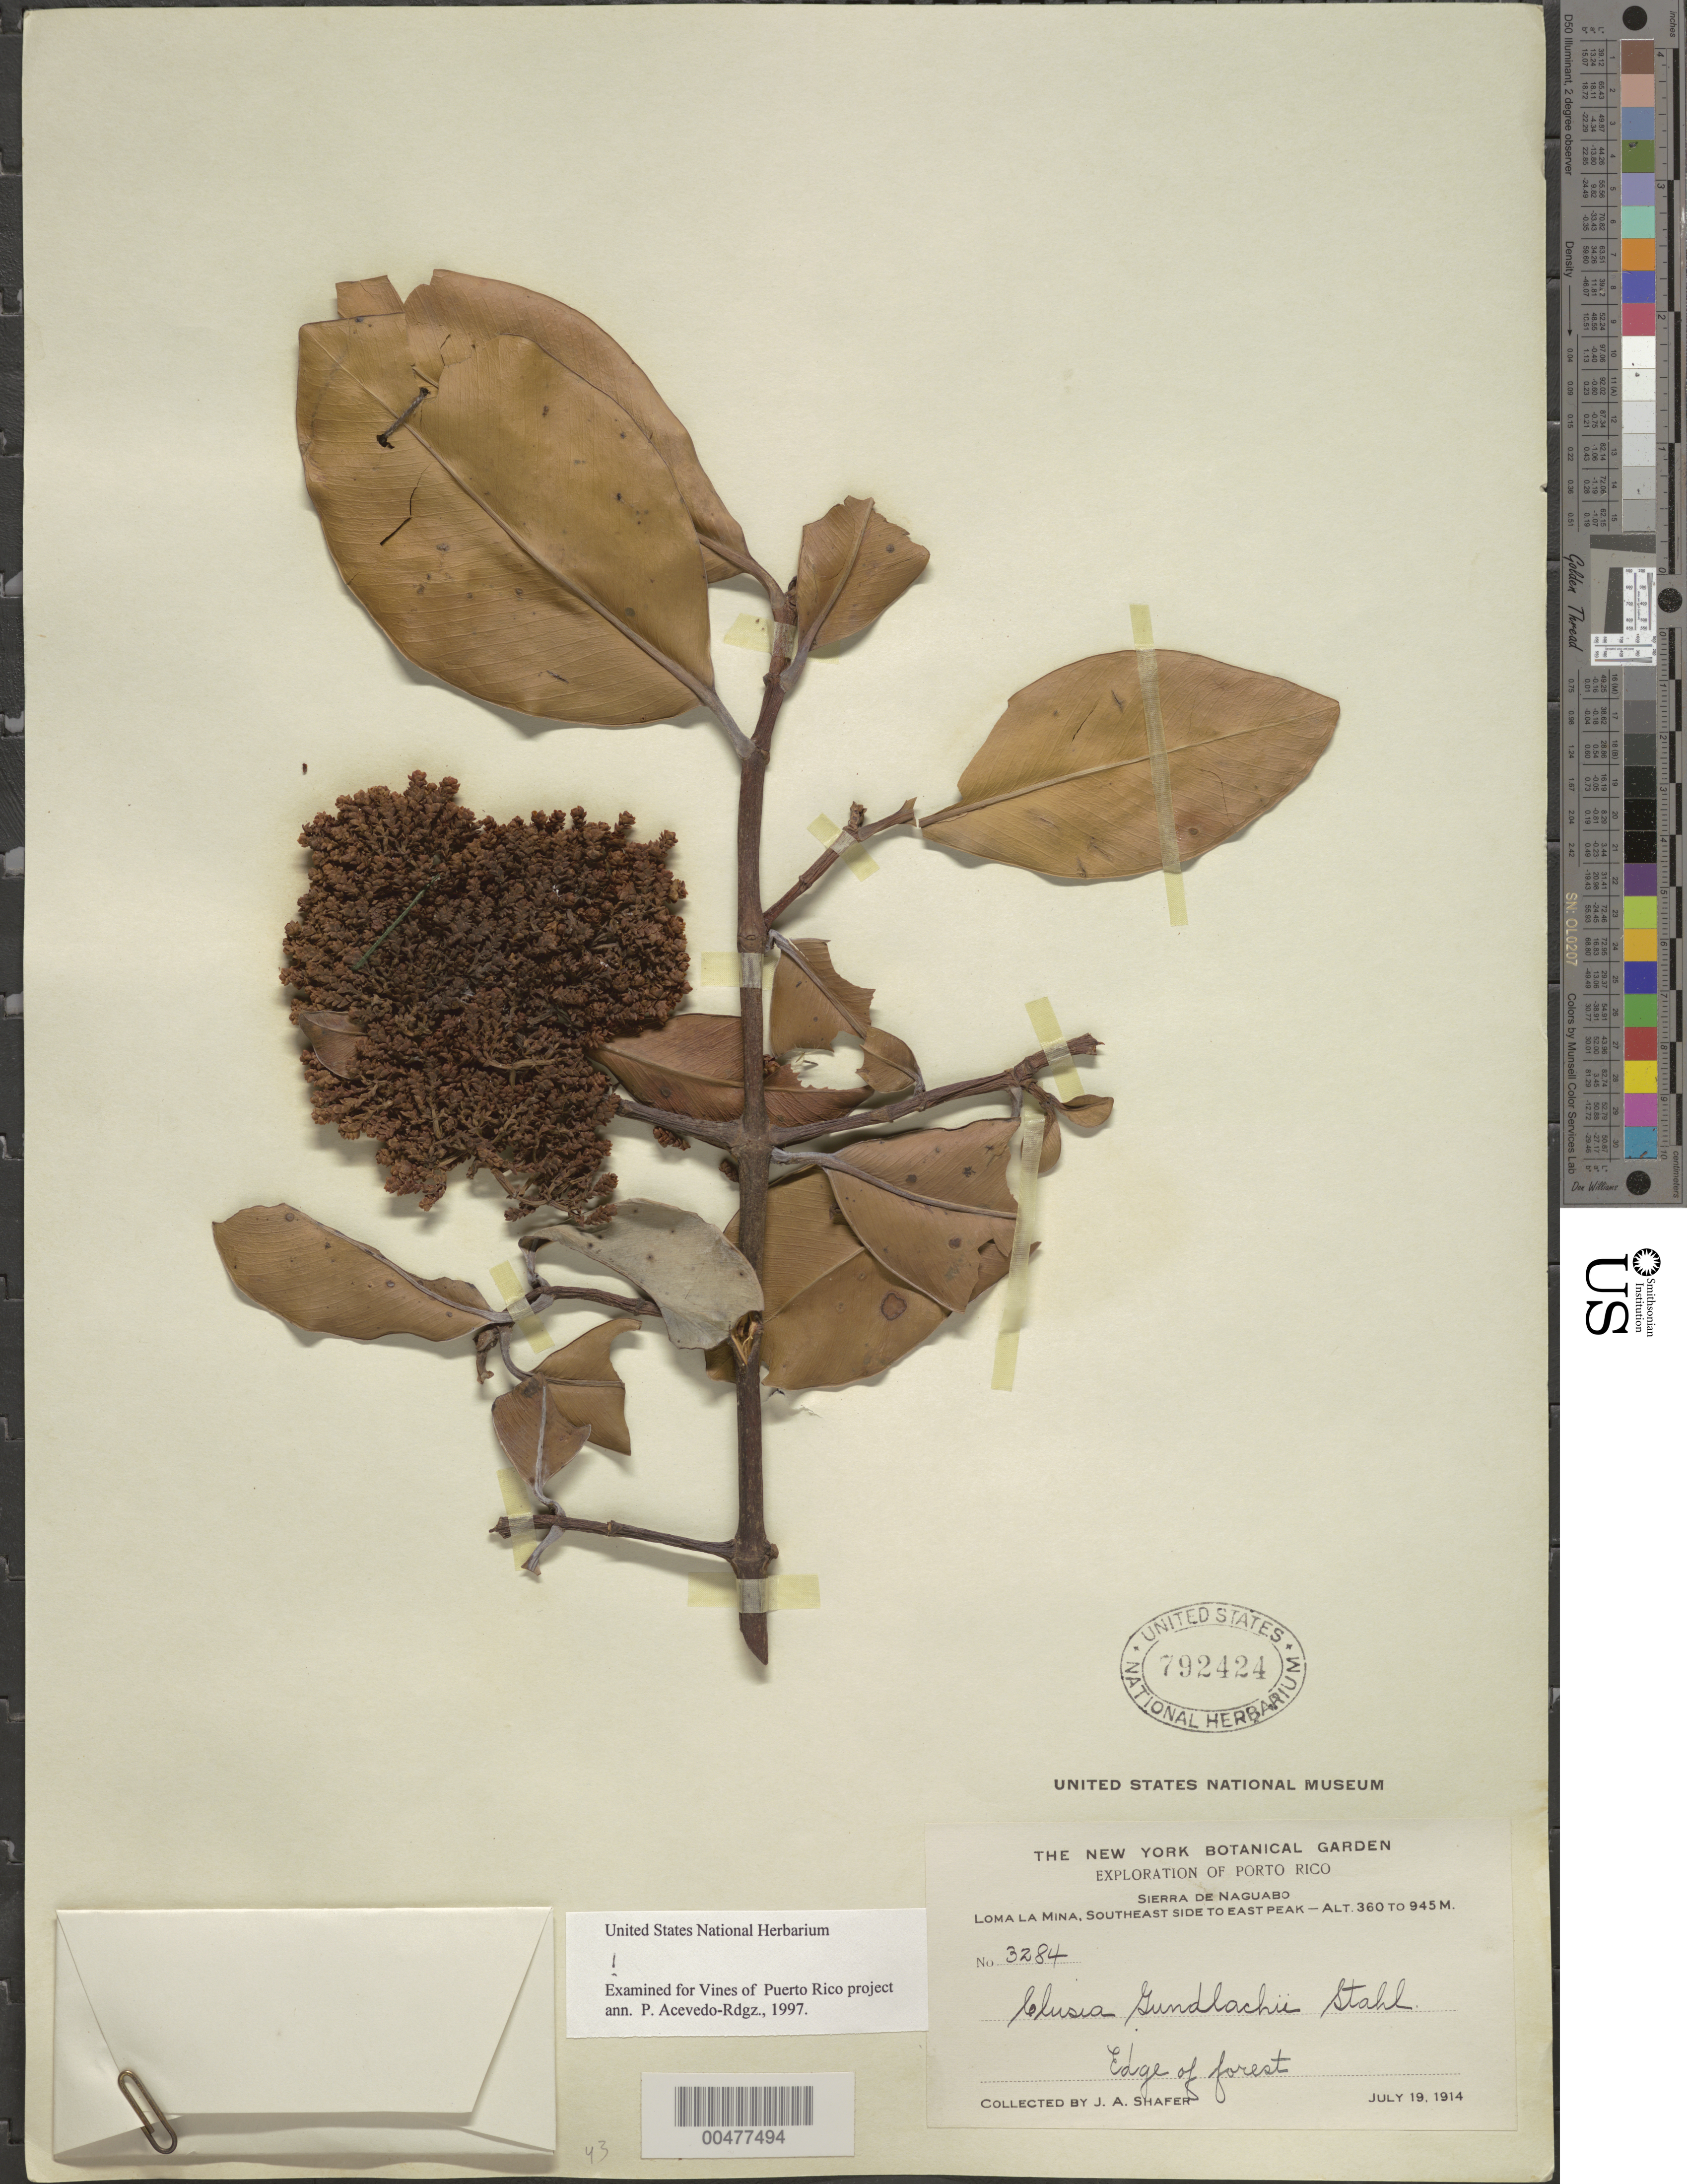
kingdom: Plantae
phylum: Tracheophyta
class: Magnoliopsida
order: Malpighiales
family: Clusiaceae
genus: Clusia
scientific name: Clusia gundlachii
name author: A. Stahl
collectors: J. A. Shafer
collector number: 3284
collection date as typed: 19 Jul 1914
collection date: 1914-07-19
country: Puerto Rico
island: Greater Antilles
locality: Sierra de Naguabo, Loma la Mina, SE side to east Peak. Edge of forest.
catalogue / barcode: US 792424